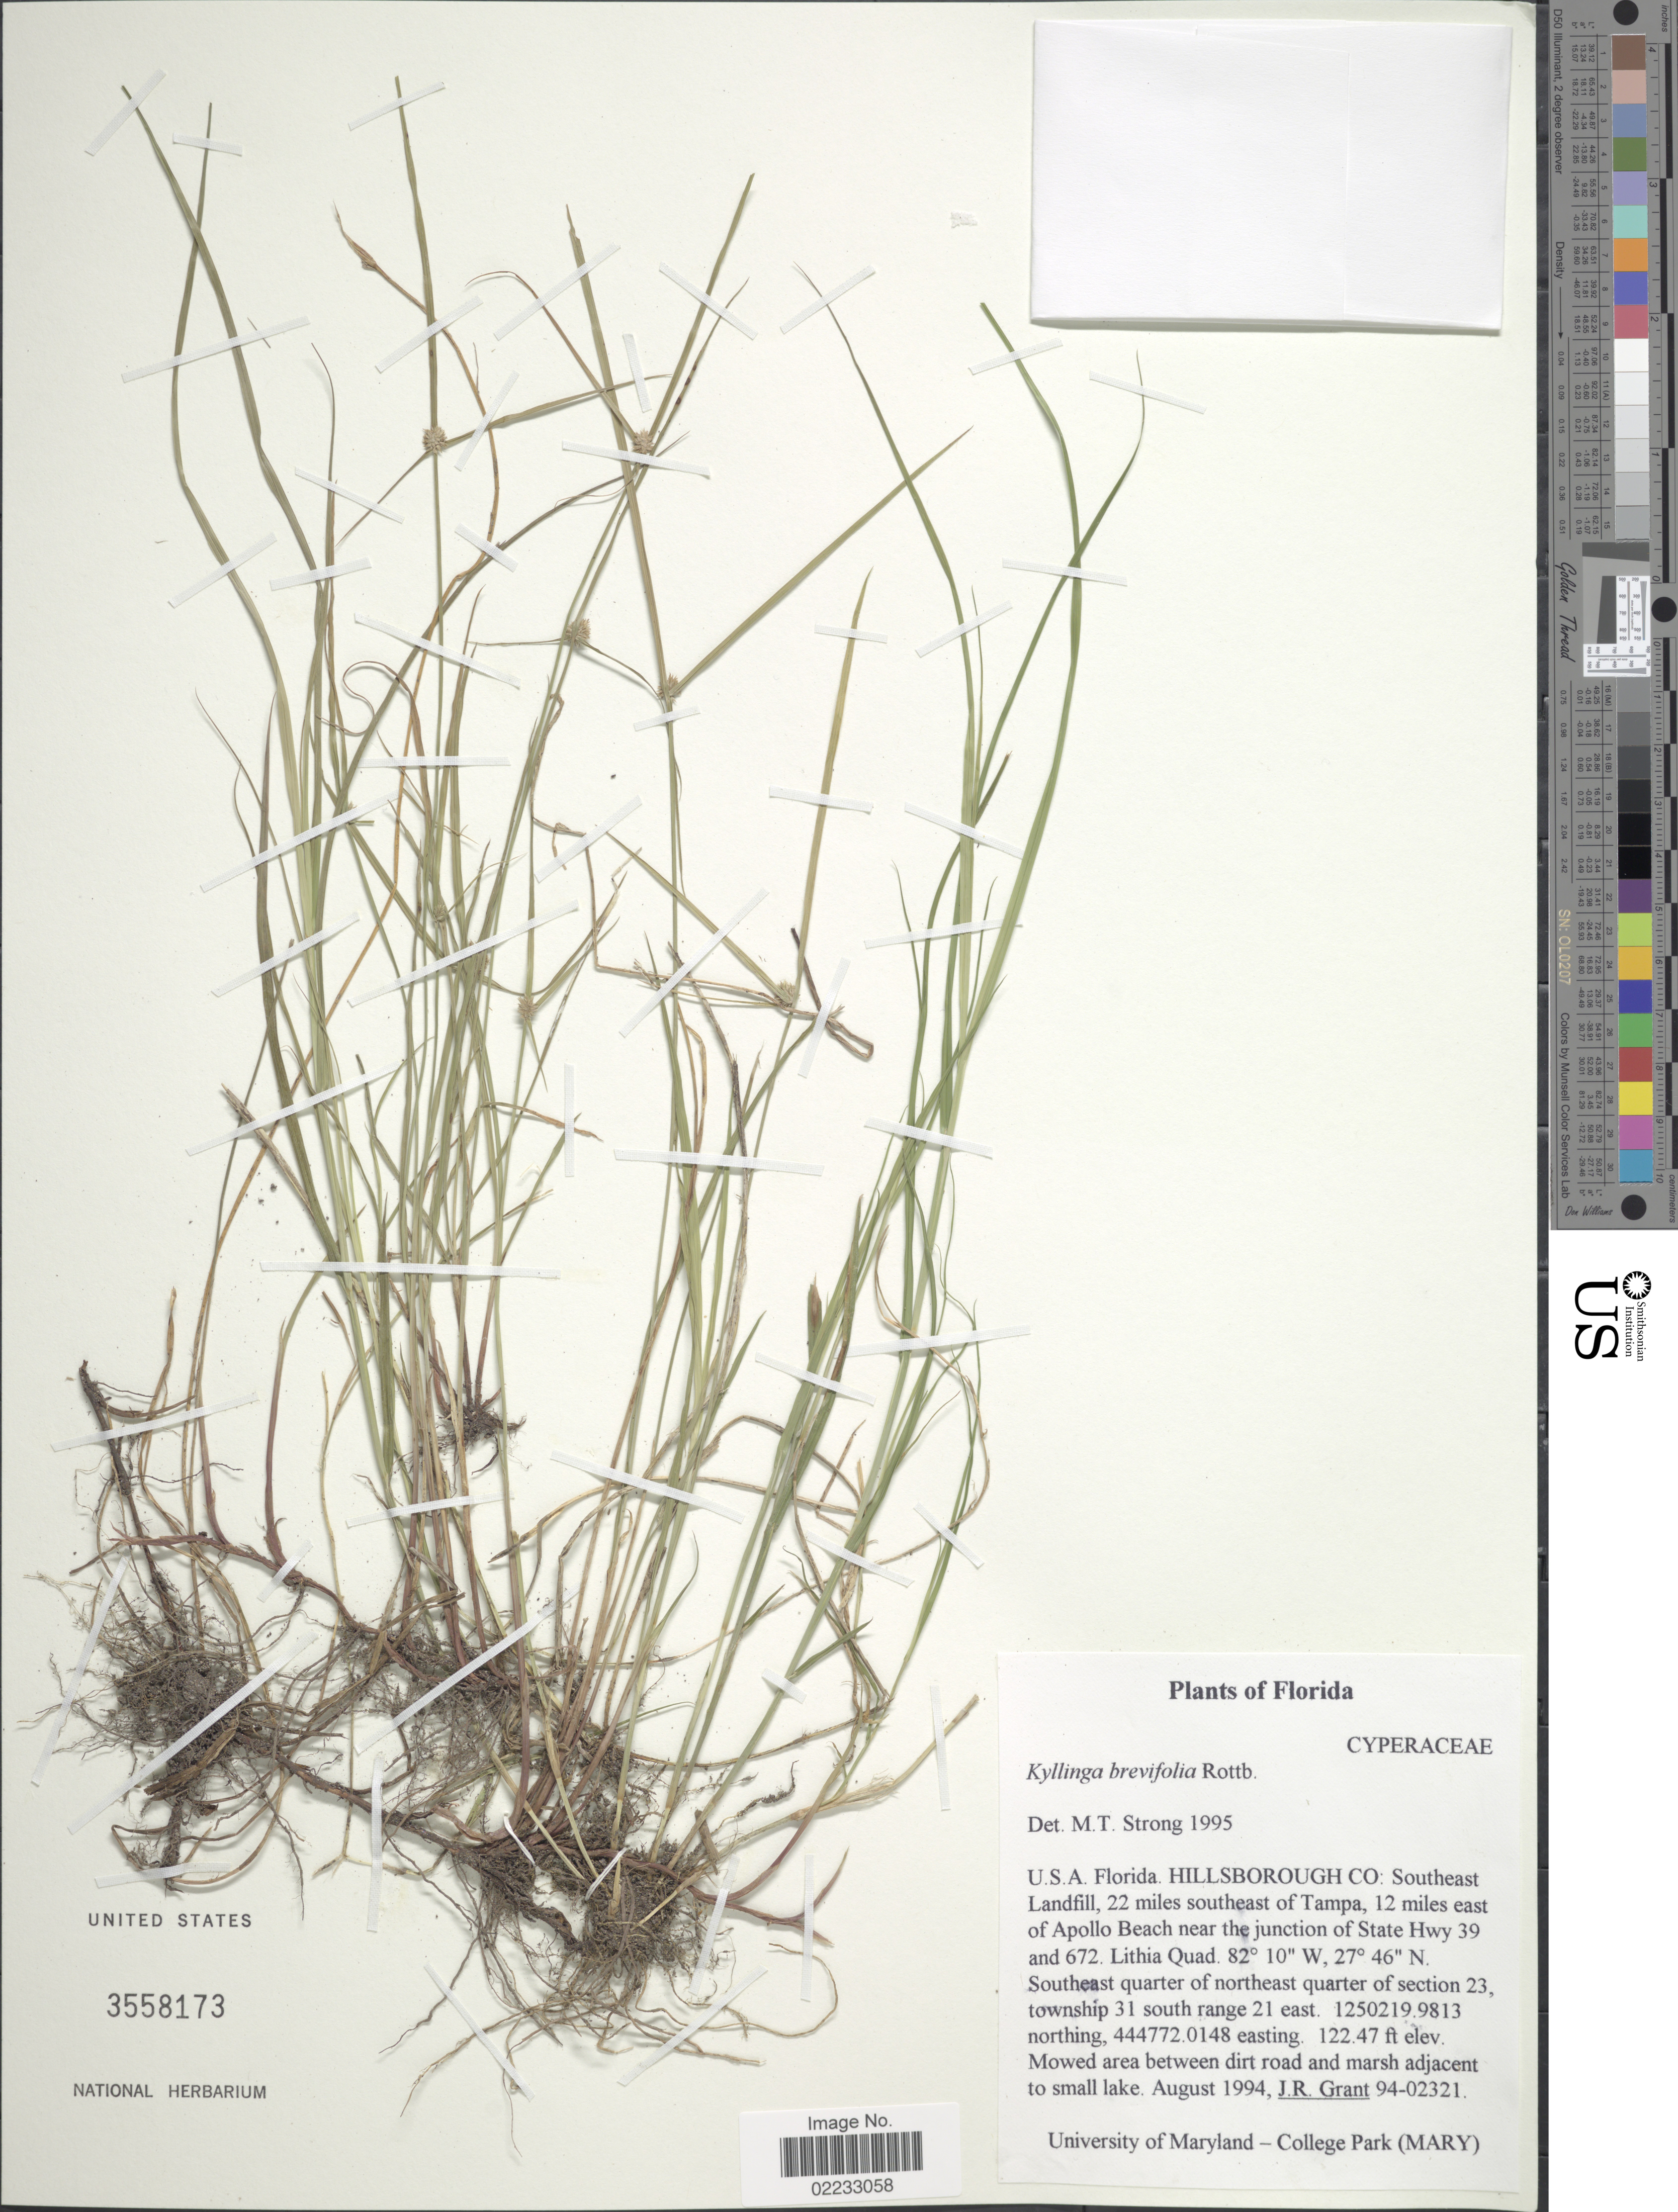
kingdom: Plantae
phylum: Tracheophyta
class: Liliopsida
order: Poales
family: Cyperaceae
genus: Cyperus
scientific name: Cyperus brevifolius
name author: (Rottb.) Hassk.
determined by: Strong, M. T., (US), Smithsonian Institution - National Museum of Natural History (UNITED STATES)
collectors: J. Grant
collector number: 94-02321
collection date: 1994-08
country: United States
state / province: Florida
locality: Hillsborough Co: Southeast Landfill, 22 miles southeast of Tampa, 12 miles east of Apollo Beach near the junction of State Hwy 39 and 672. Lithia Quad Southeast quarter of northeast quarter of section 23, township 31 south range 21 east. Between dirt road and marsh adjacent to small lake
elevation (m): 37.33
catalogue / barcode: US 3558173